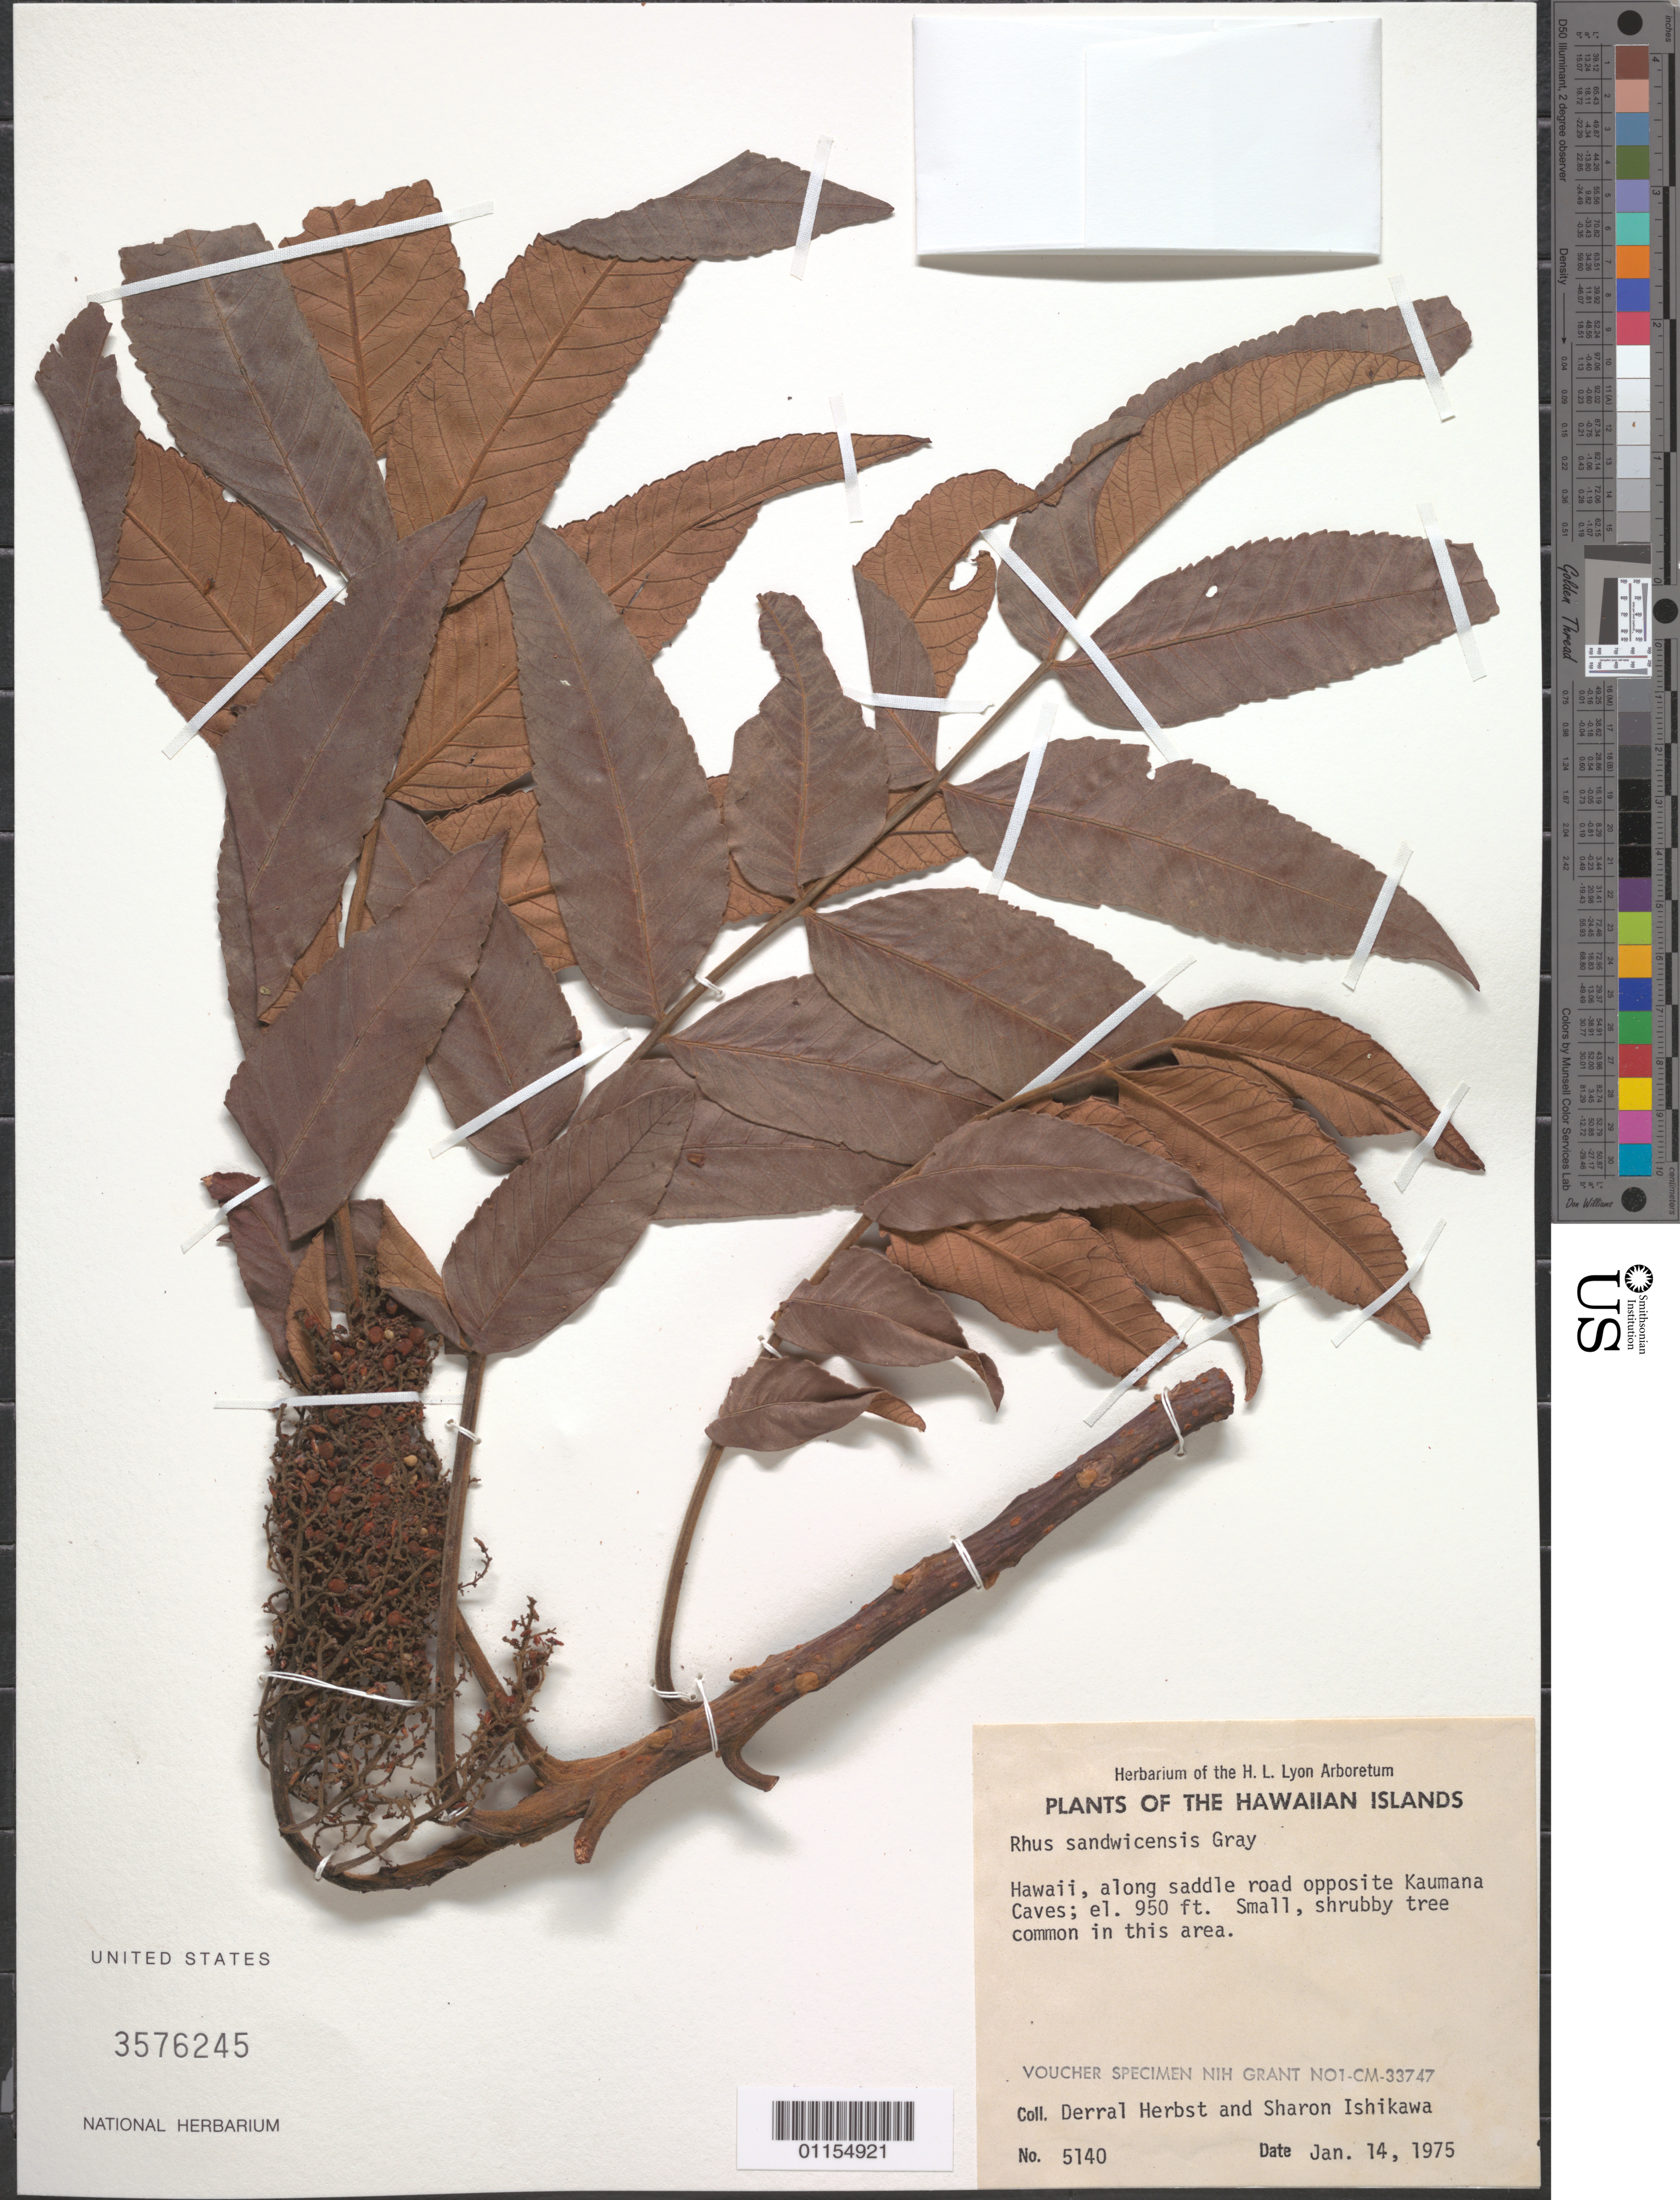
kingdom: Plantae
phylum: Tracheophyta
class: Magnoliopsida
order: Sapindales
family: Anacardiaceae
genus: Rhus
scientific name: Rhus sandwicensis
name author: A. Gray in Wilkes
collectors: D. R. Herbst & S. Ishikawa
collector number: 5140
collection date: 1975-01-15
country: United States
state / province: Hawaii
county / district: Hawaii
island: Hawaii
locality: along Saddle Road opposite Kaumana Caves.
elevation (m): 290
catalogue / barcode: US 3576245